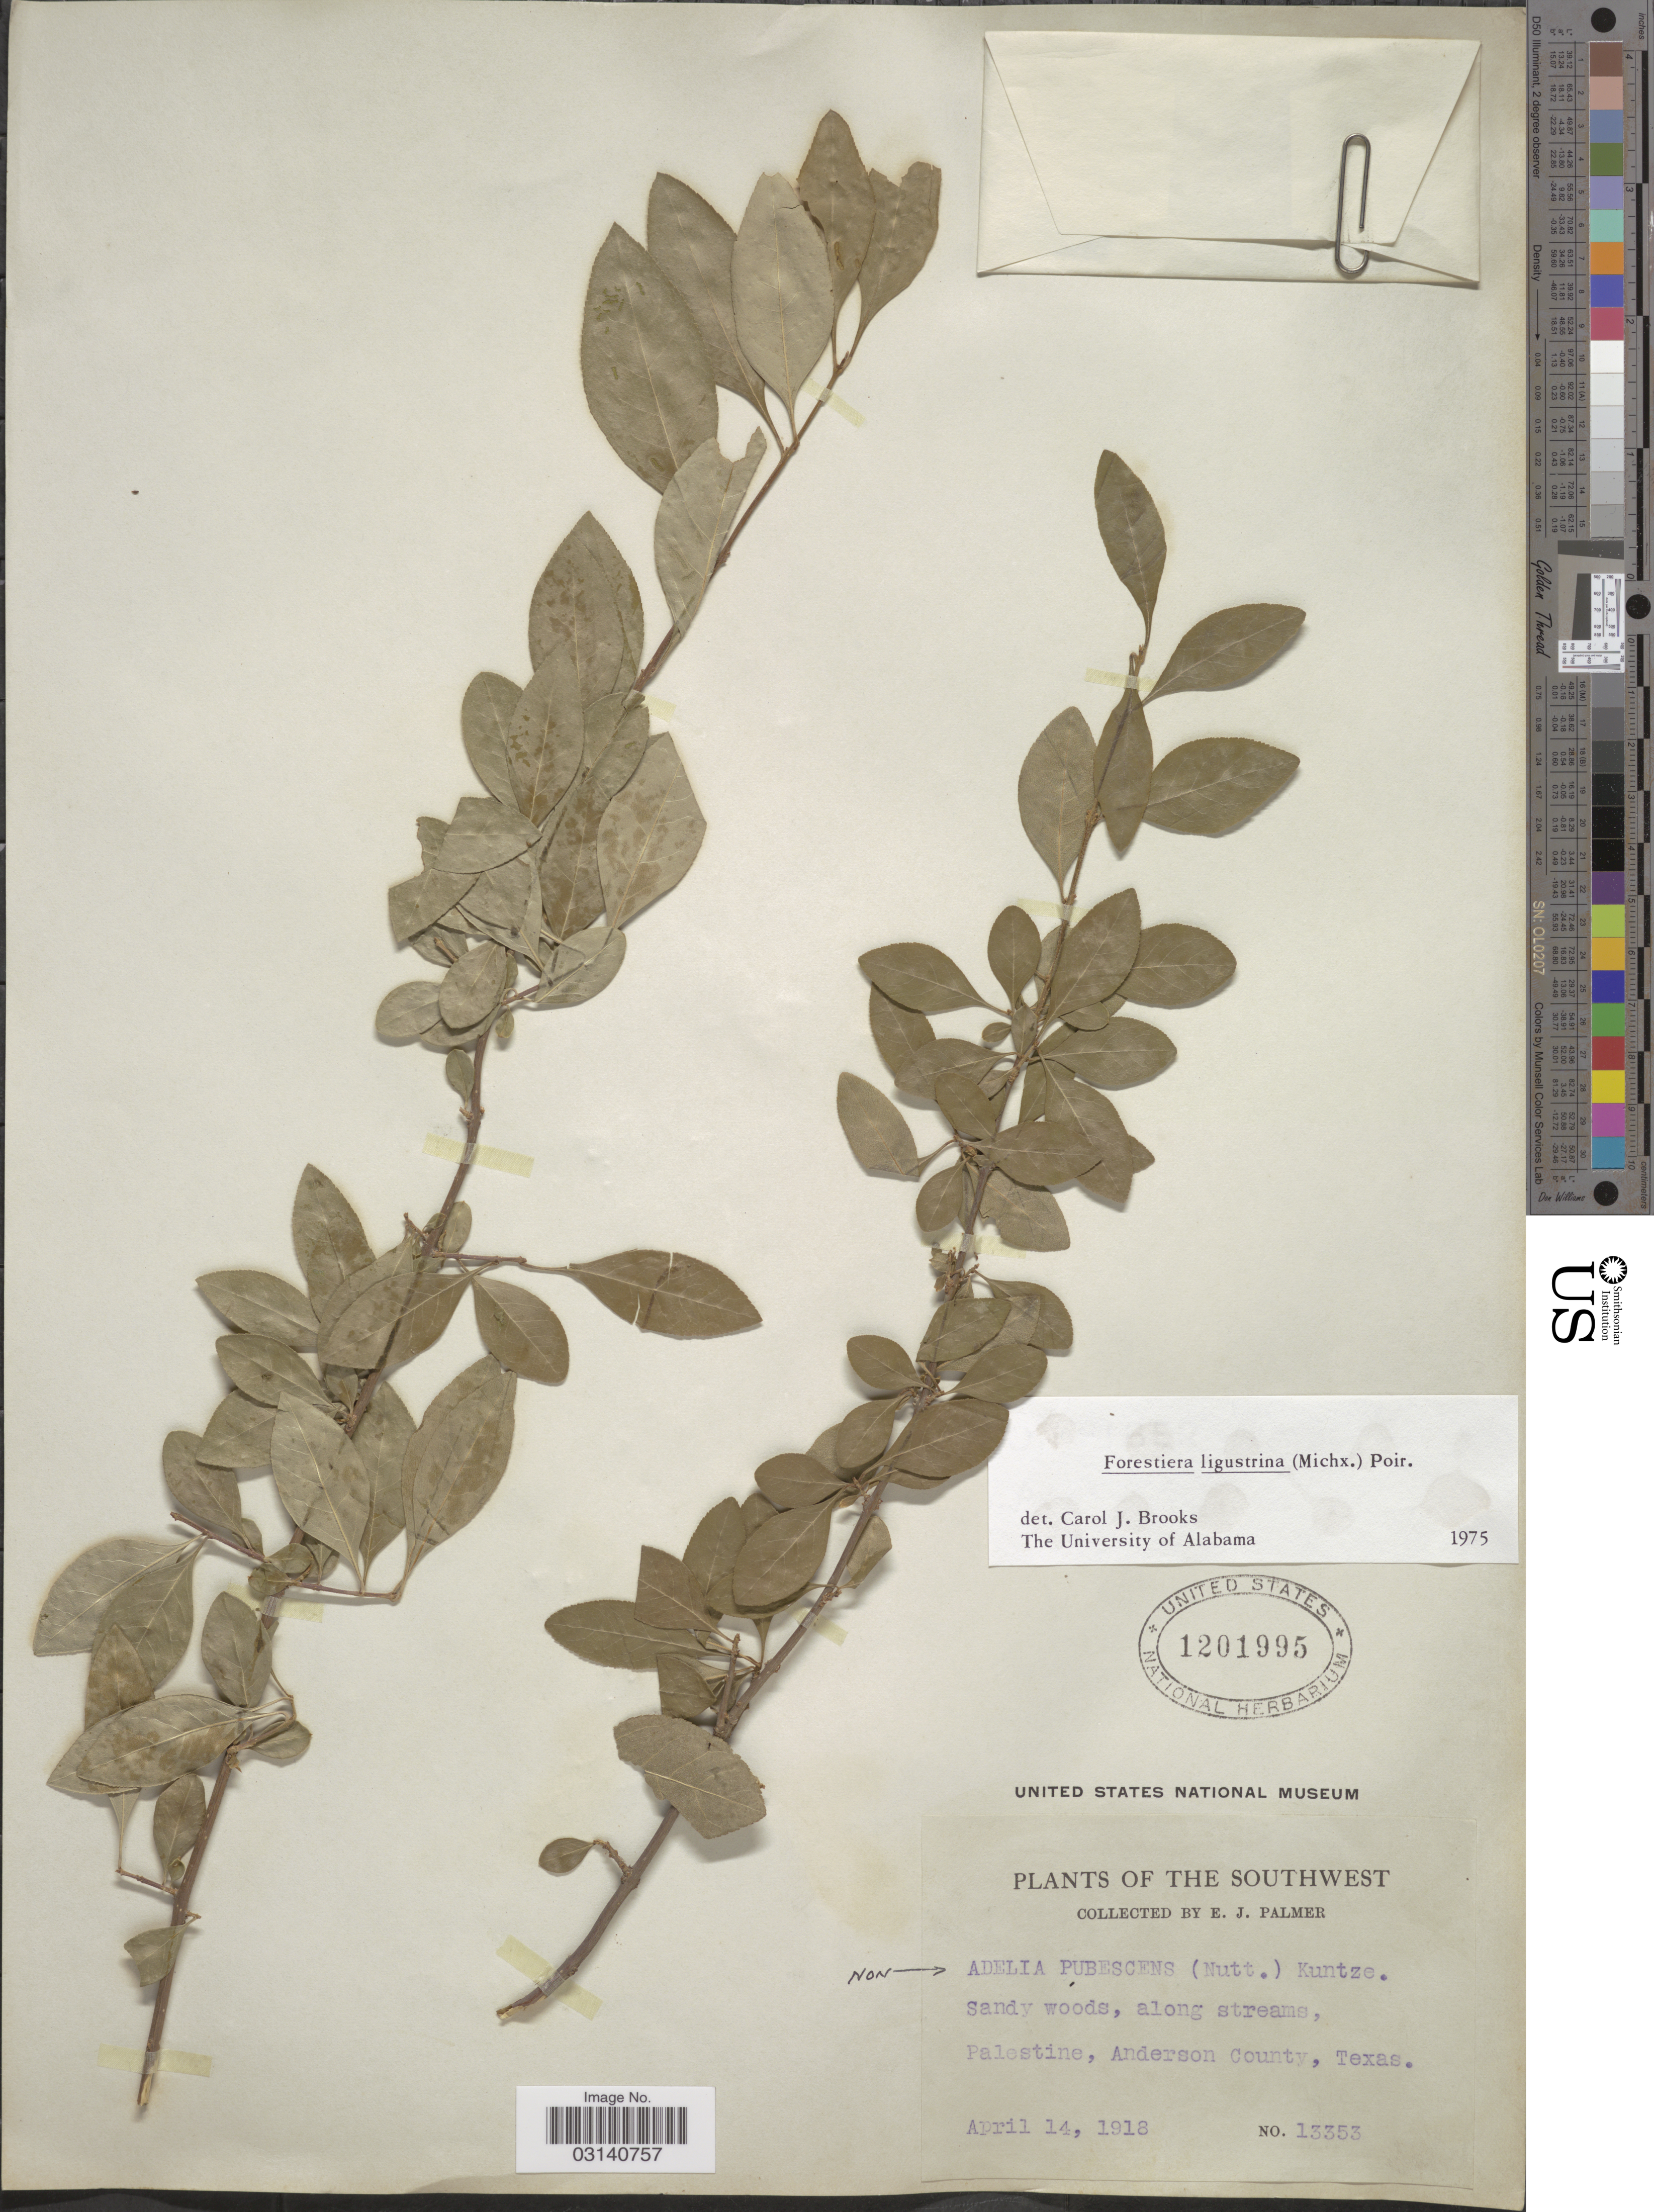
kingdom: Plantae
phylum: Tracheophyta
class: Magnoliopsida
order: Lamiales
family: Oleaceae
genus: Forestiera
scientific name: Forestiera ligustrina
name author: (Michx.) Poir.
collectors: E. J. Palmer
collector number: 13353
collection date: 1918-08-14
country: United States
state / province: Texas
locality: The Southwest, Sandy woods, along streams, Palestine, Anderson County, Texas.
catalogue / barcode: US 1201995